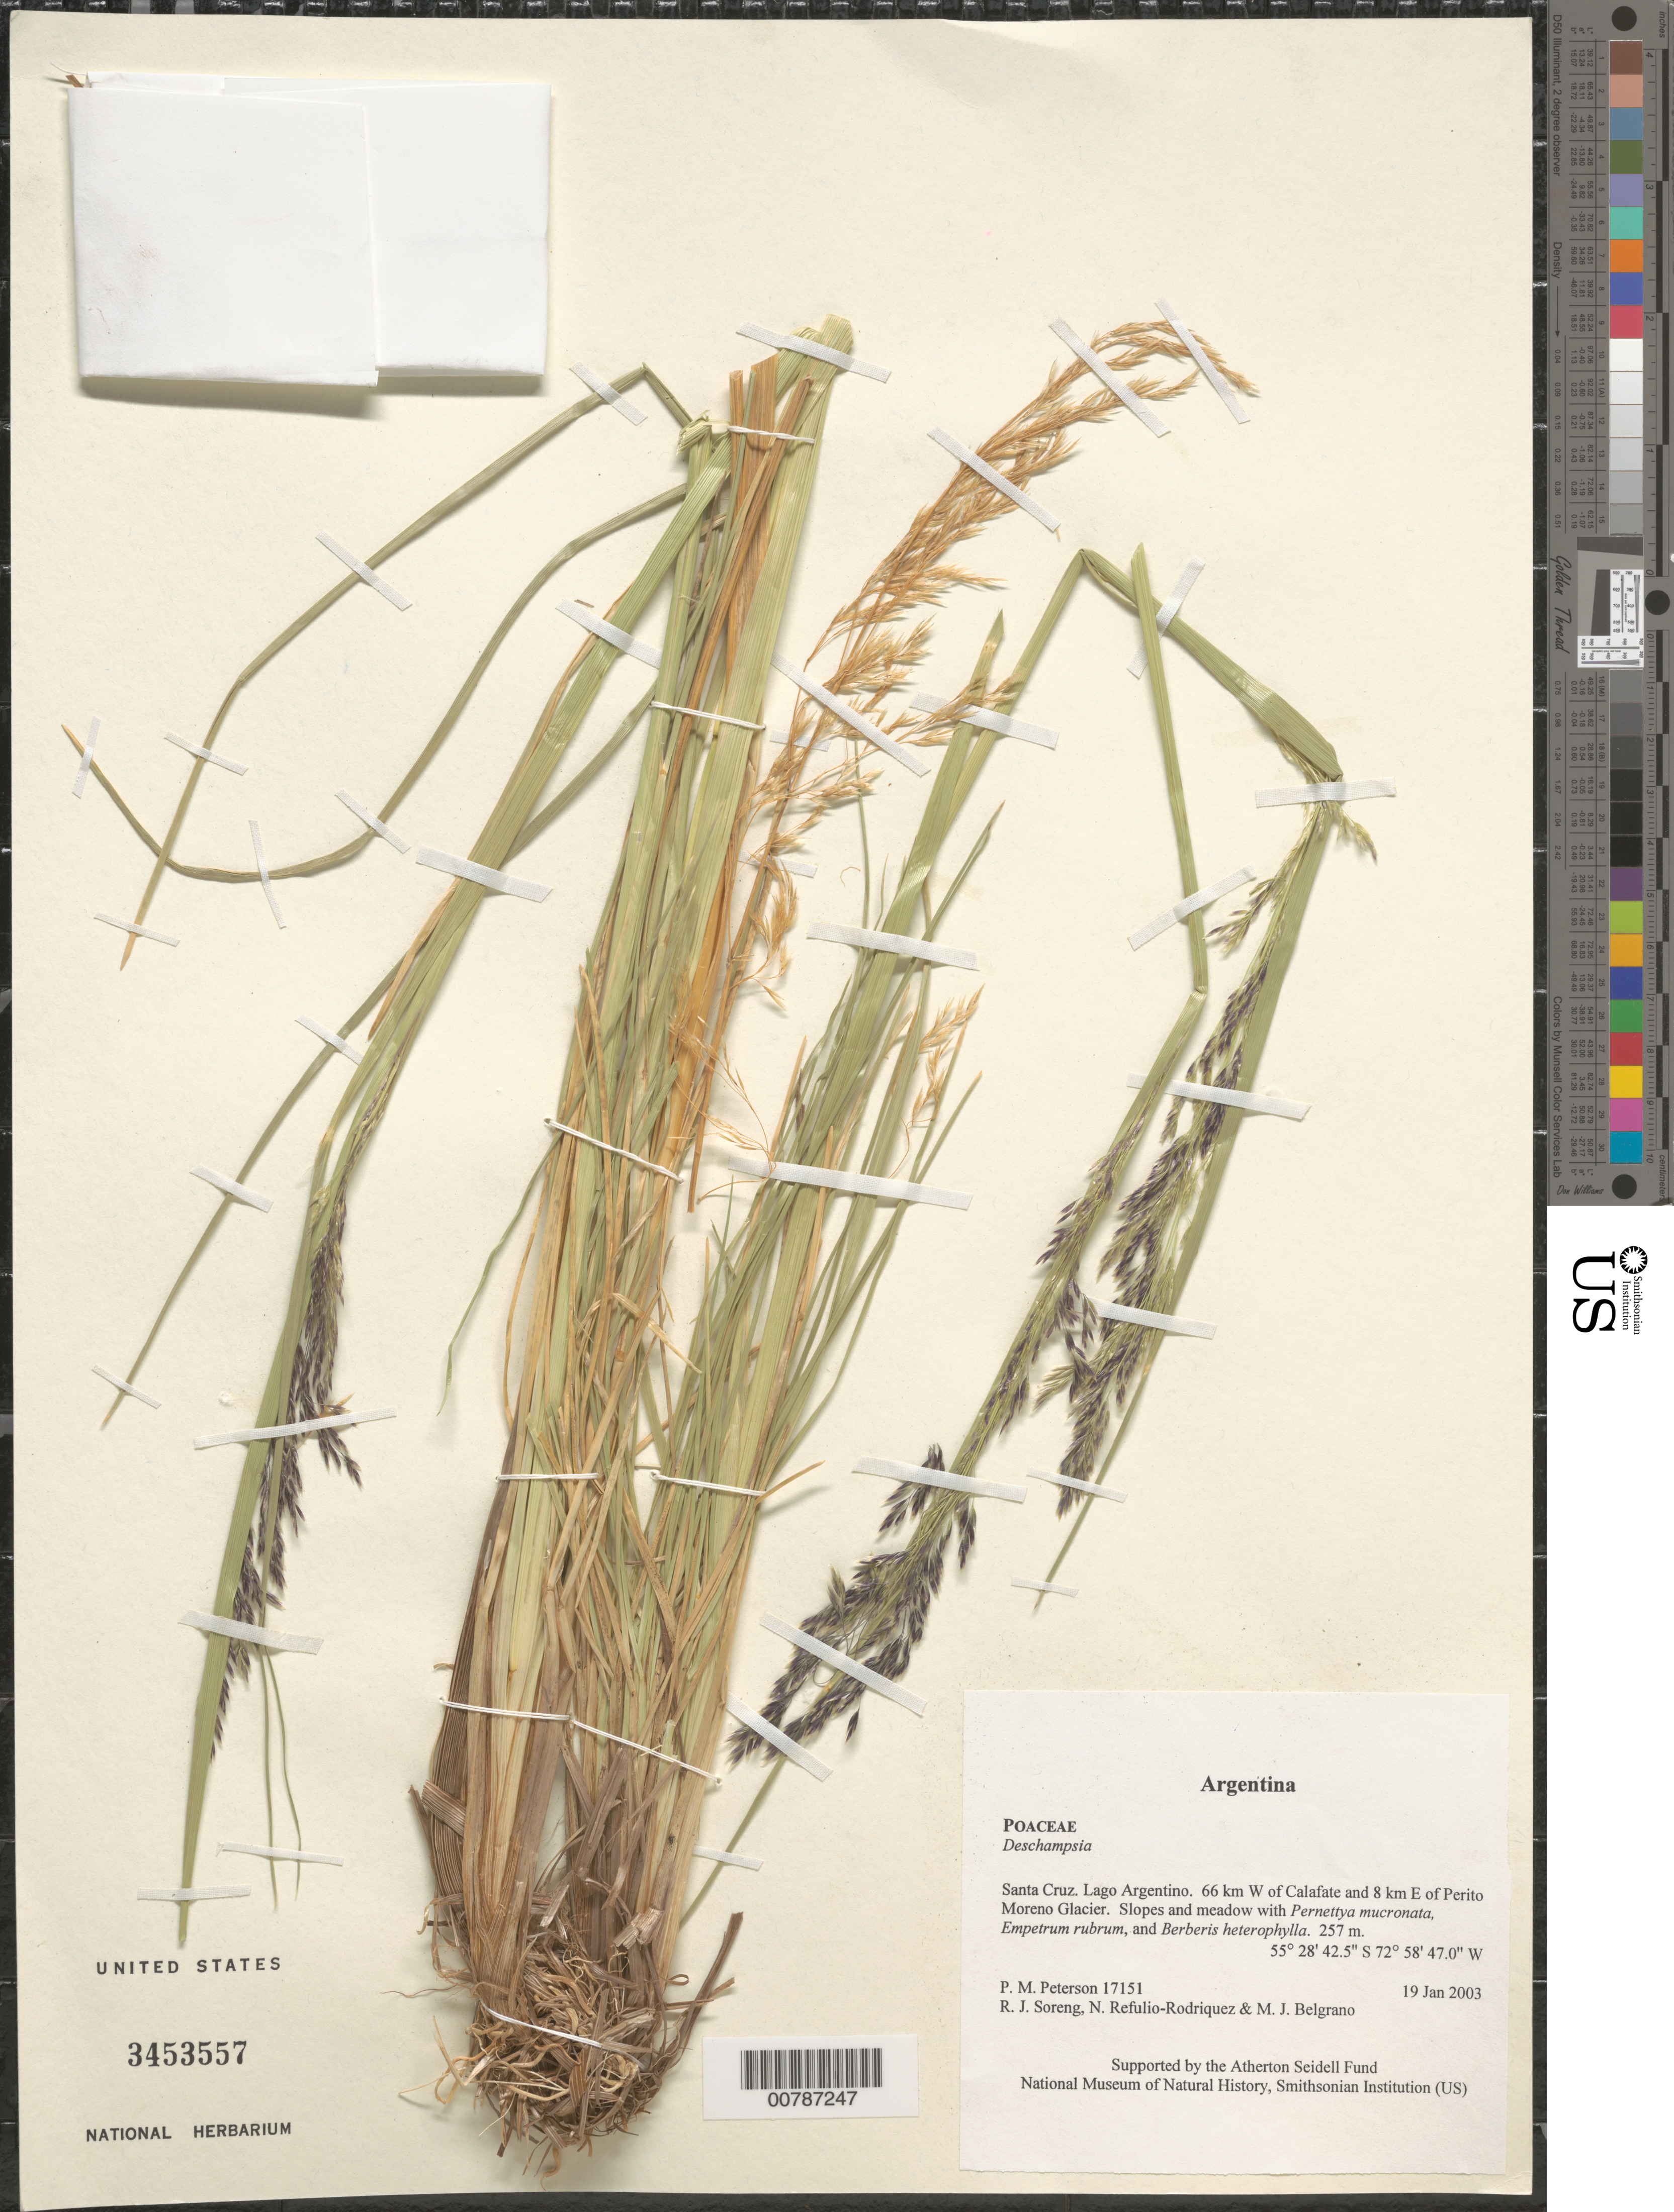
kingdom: Plantae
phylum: Tracheophyta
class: Liliopsida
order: Poales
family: Poaceae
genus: Deschampsia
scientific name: Deschampsia sp.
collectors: P. M. Peterson, R. J. Soreng, N. Refulio-Rodríguez & M. Belgrano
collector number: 17151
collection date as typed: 19 Jan 2003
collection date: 2003-01-19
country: Argentina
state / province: Santa Cruz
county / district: Lago Argentino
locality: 66 km W of Calafate and 8 km E of Perito Moreno Glacier. Slopes and meadow with Pernettya mucronata, Empetrum rubrum, and Berberis heterophylla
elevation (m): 257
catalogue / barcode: US 3453557